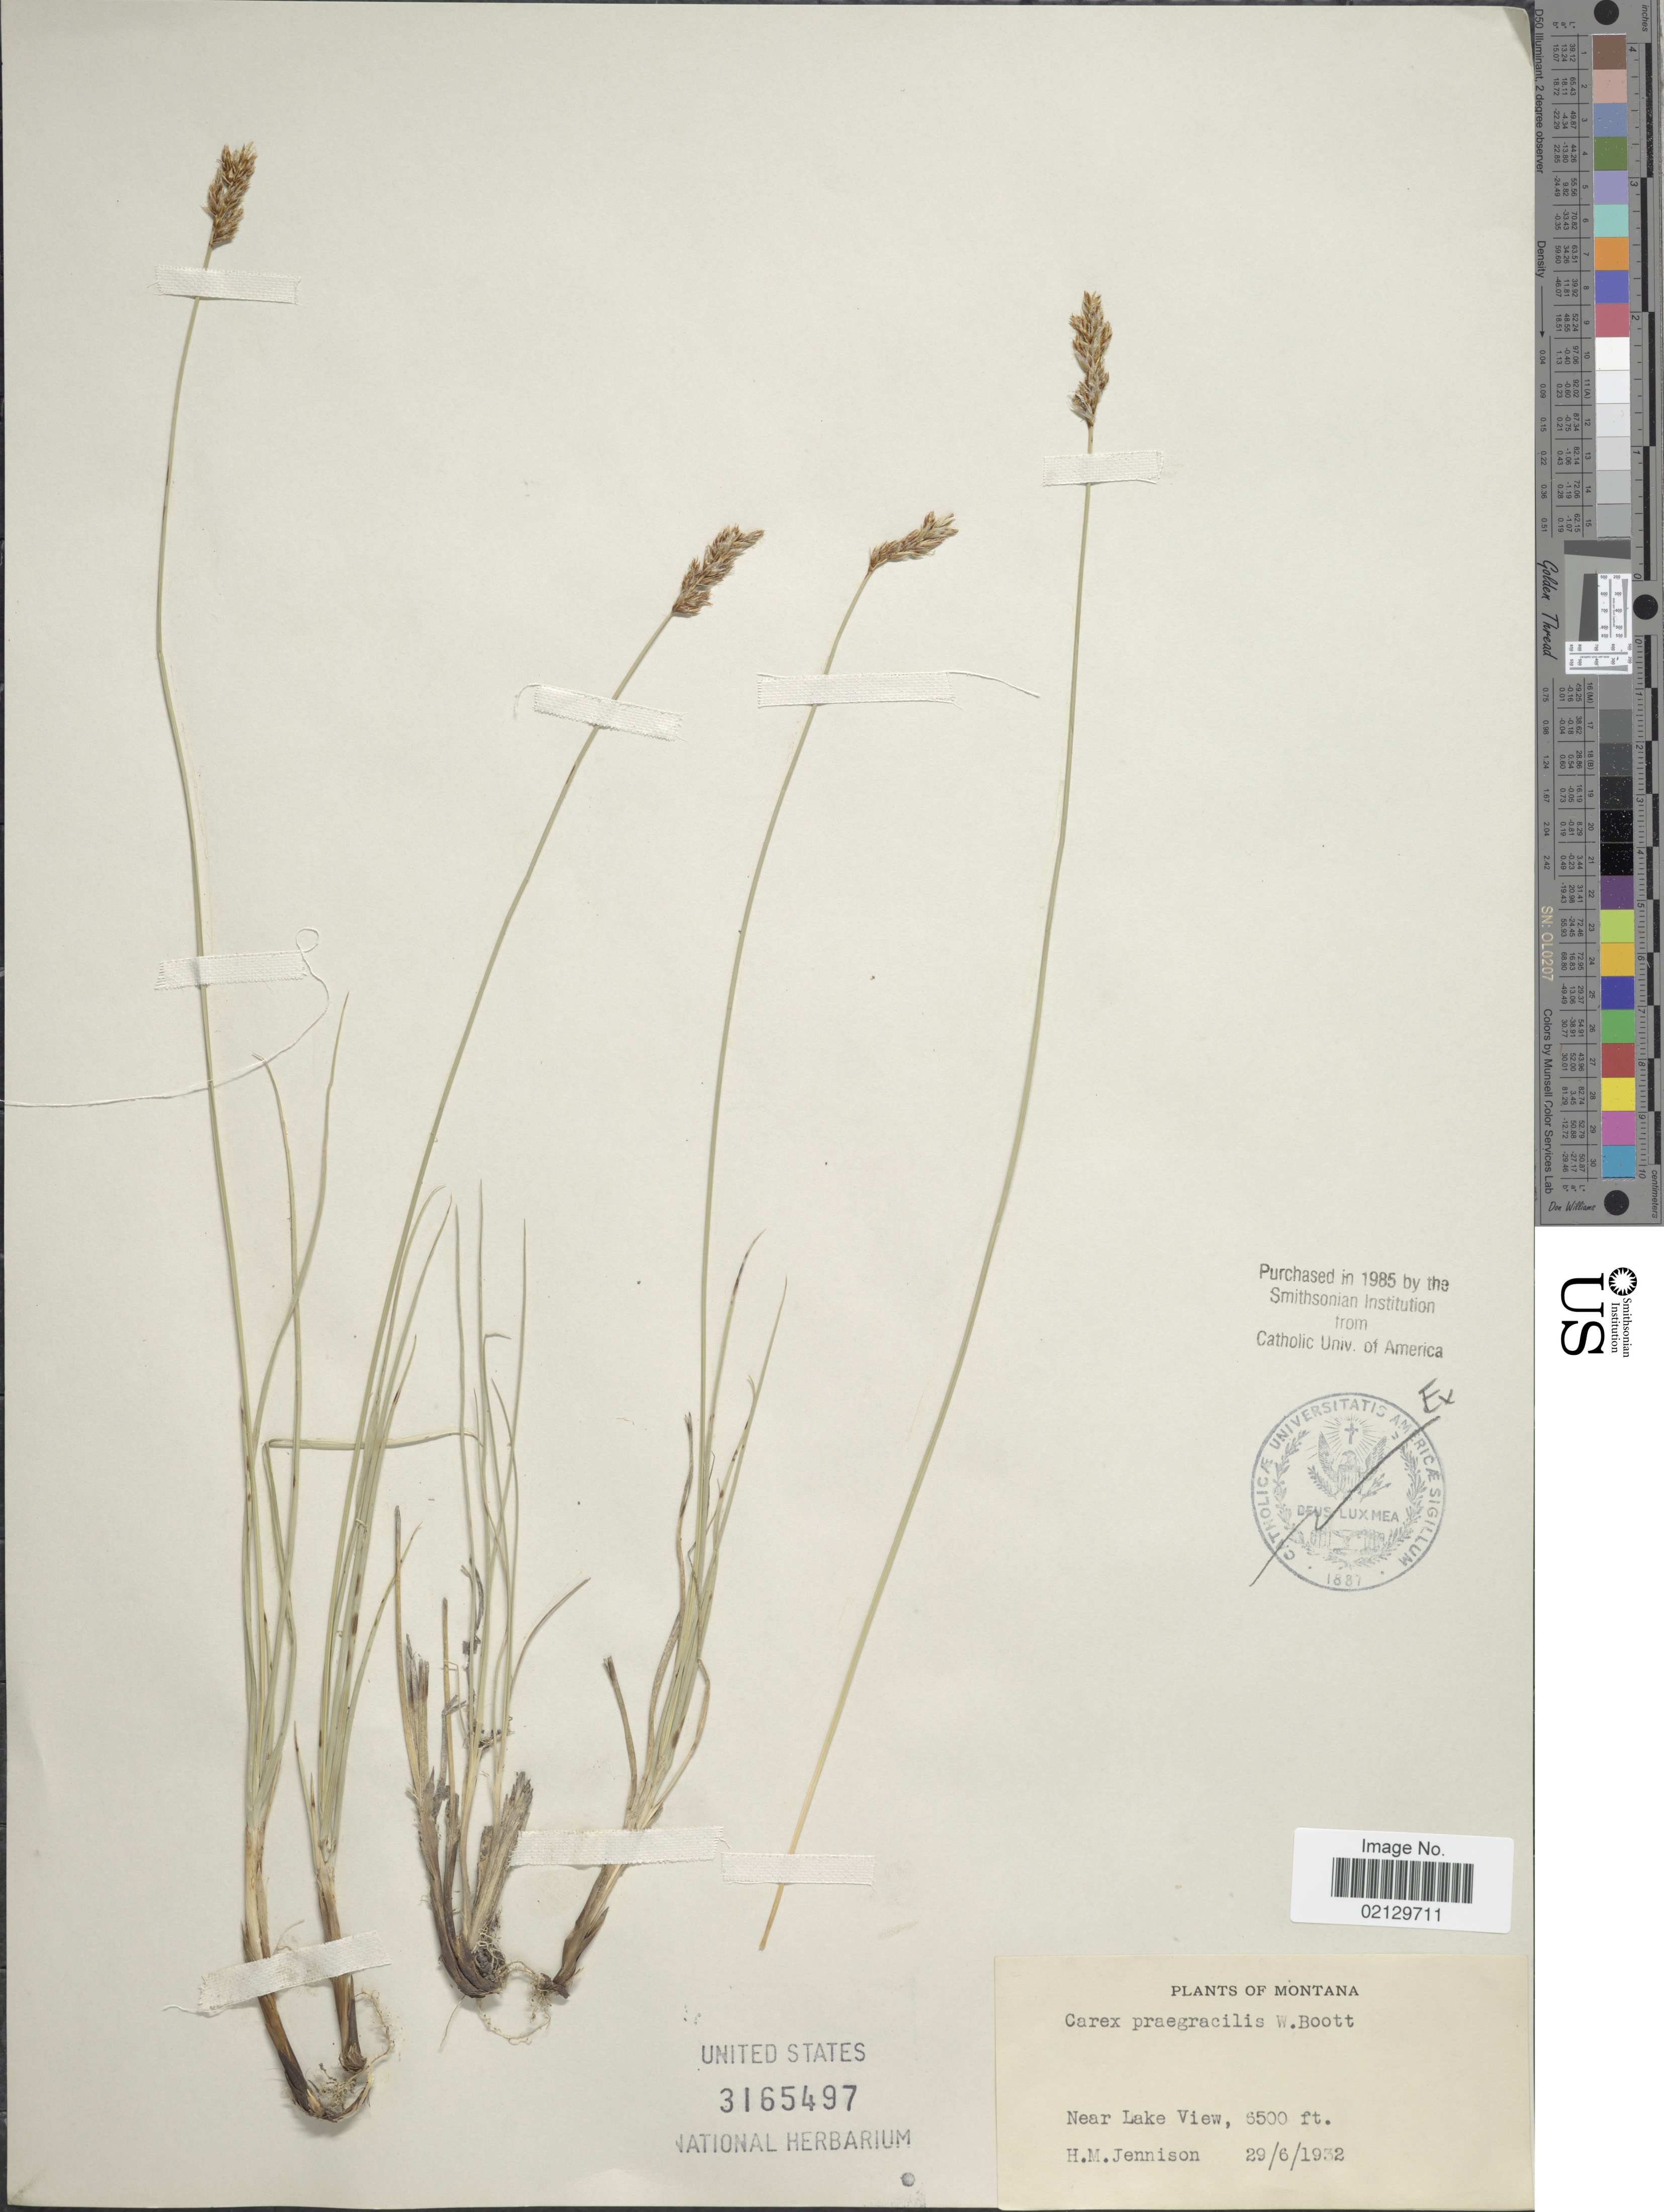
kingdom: Plantae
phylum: Tracheophyta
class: Liliopsida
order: Poales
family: Cyperaceae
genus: Carex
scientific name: Carex praegracilis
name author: W. Boott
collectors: H. Jennison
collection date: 1932-06-29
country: United States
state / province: Montana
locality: Near Lake View.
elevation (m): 1981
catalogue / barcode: US 3165497